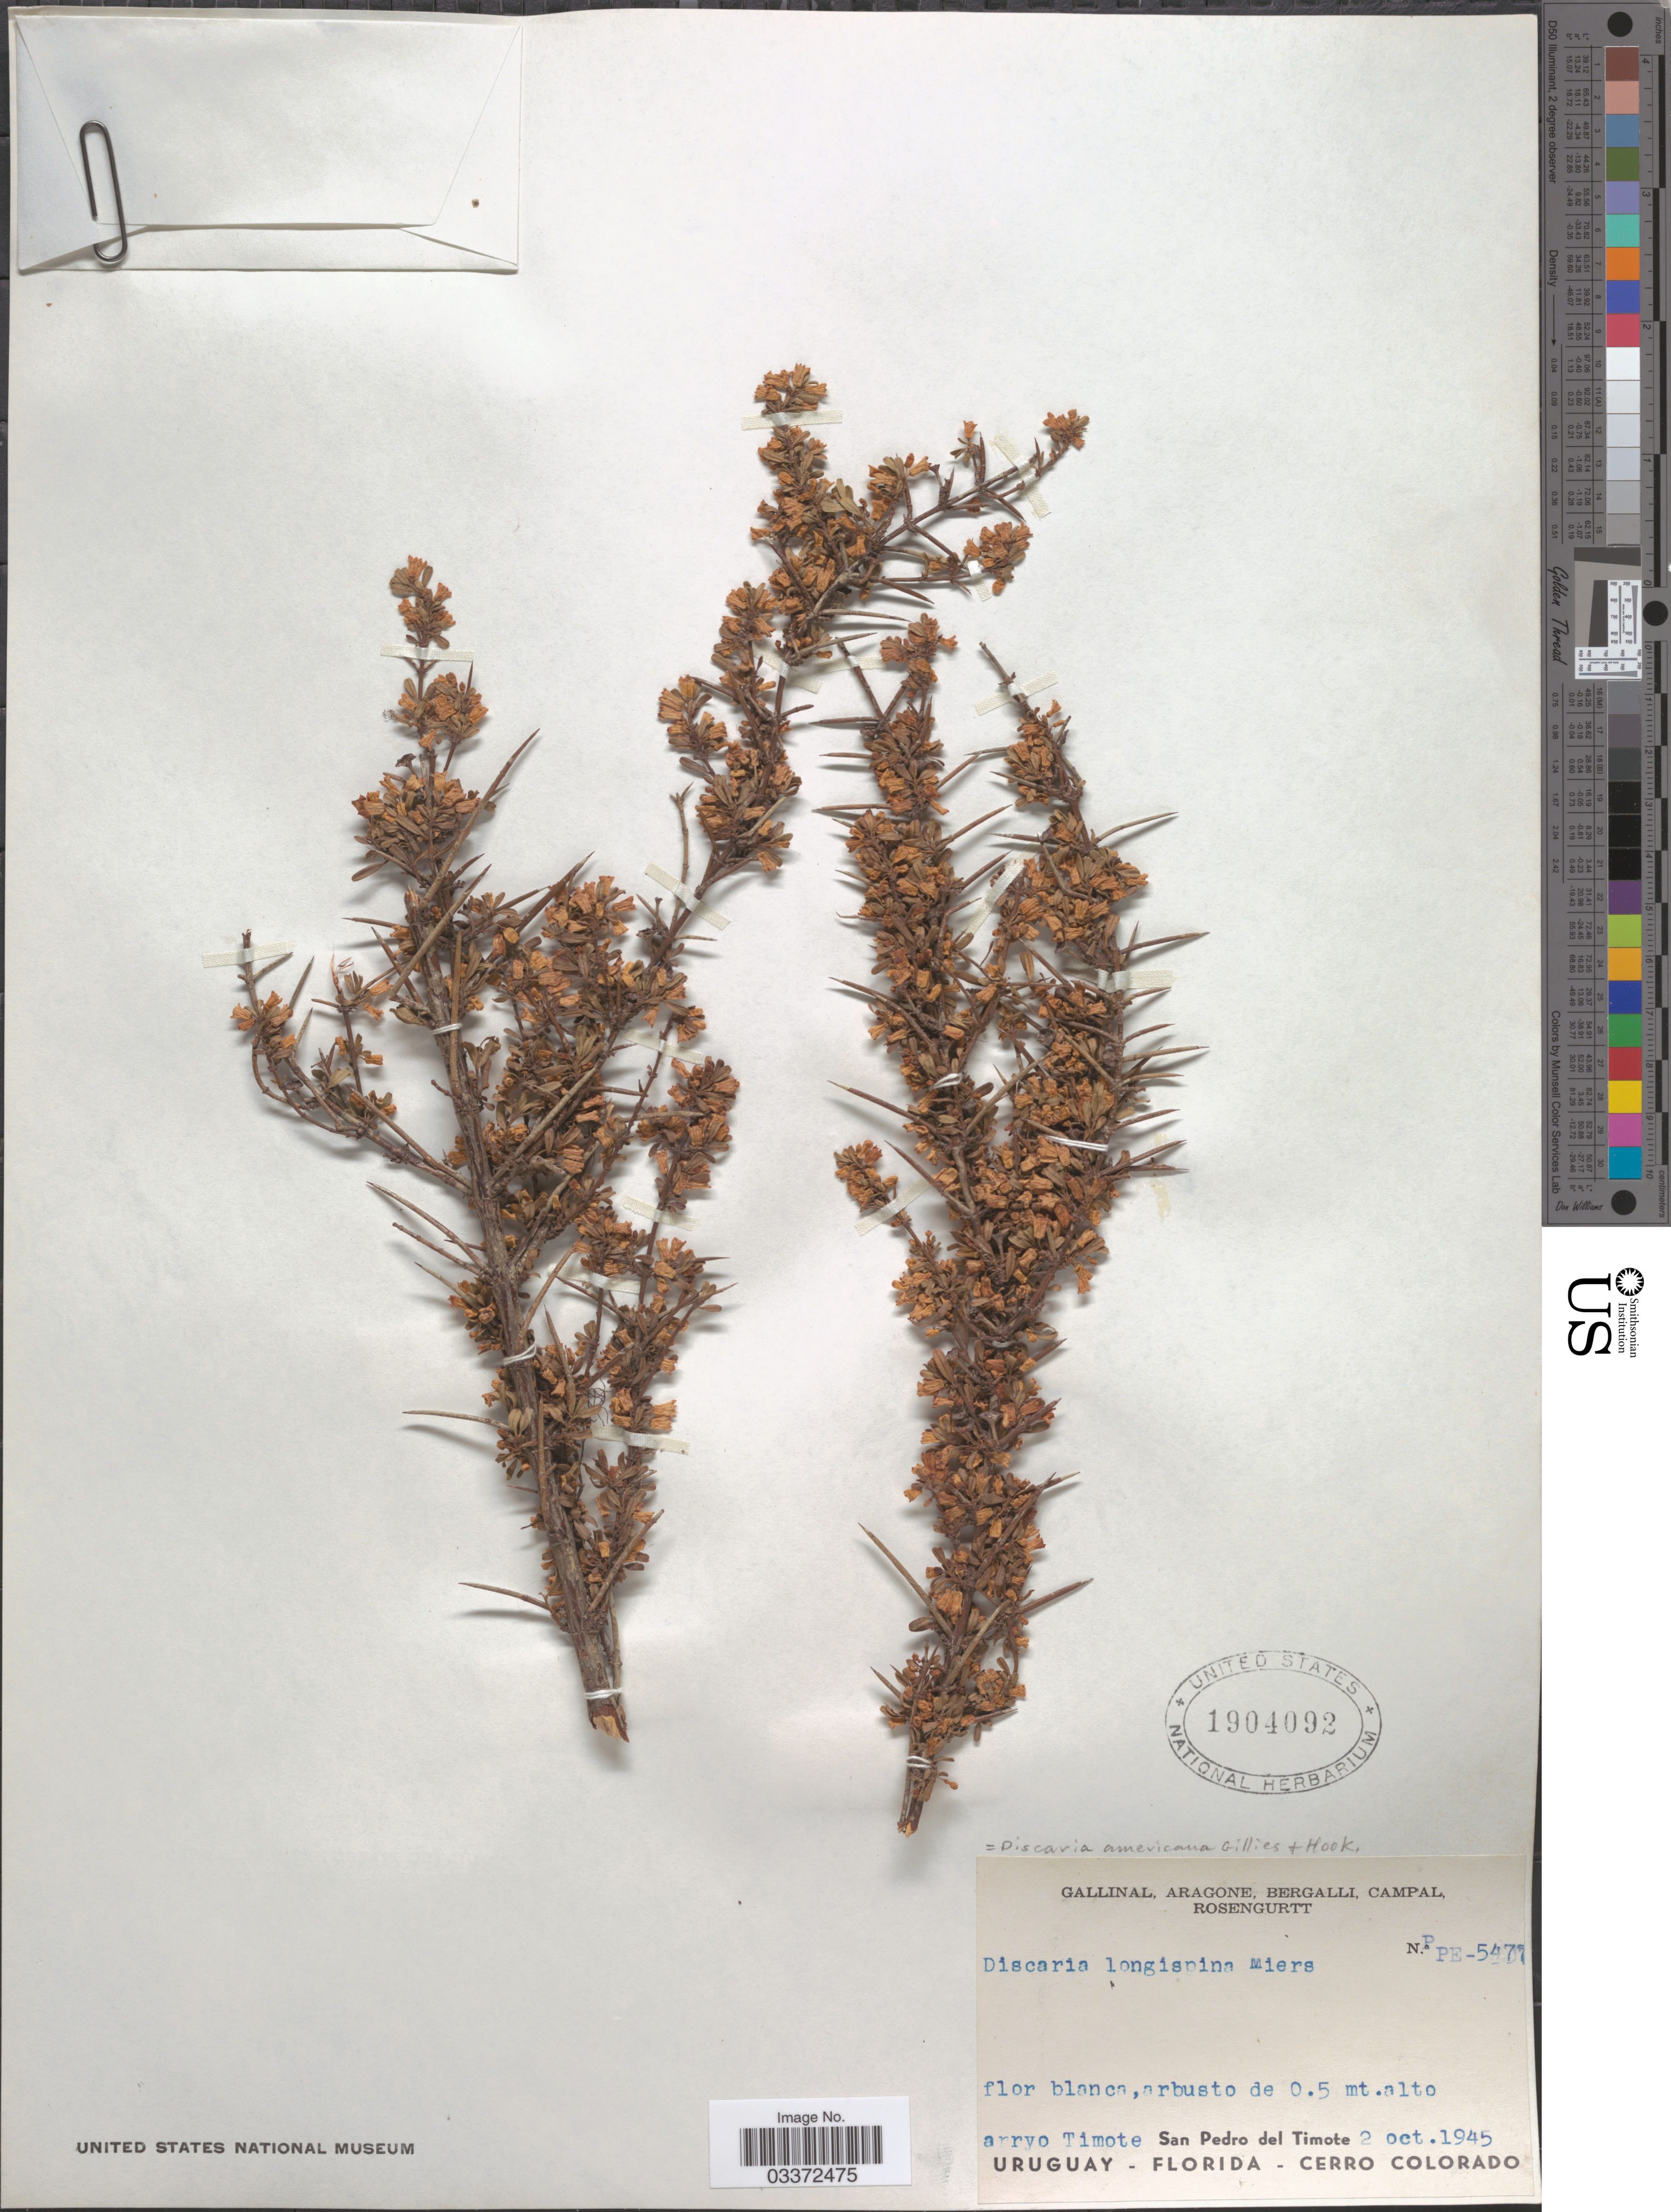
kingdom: Plantae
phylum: Tracheophyta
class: Magnoliopsida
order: Rosales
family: Rhamnaceae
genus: Discaria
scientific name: Discaria americana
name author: Gillies & Hook.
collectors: -. Gallinal, -- Aragone, -- Bergalli, -- Campal & Rosengurtt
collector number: PPE-5471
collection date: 1945-10-02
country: Uruguay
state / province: Florida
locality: Arryo Timote San Pedro del Timote, Cerro Colorado.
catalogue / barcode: US 1904092